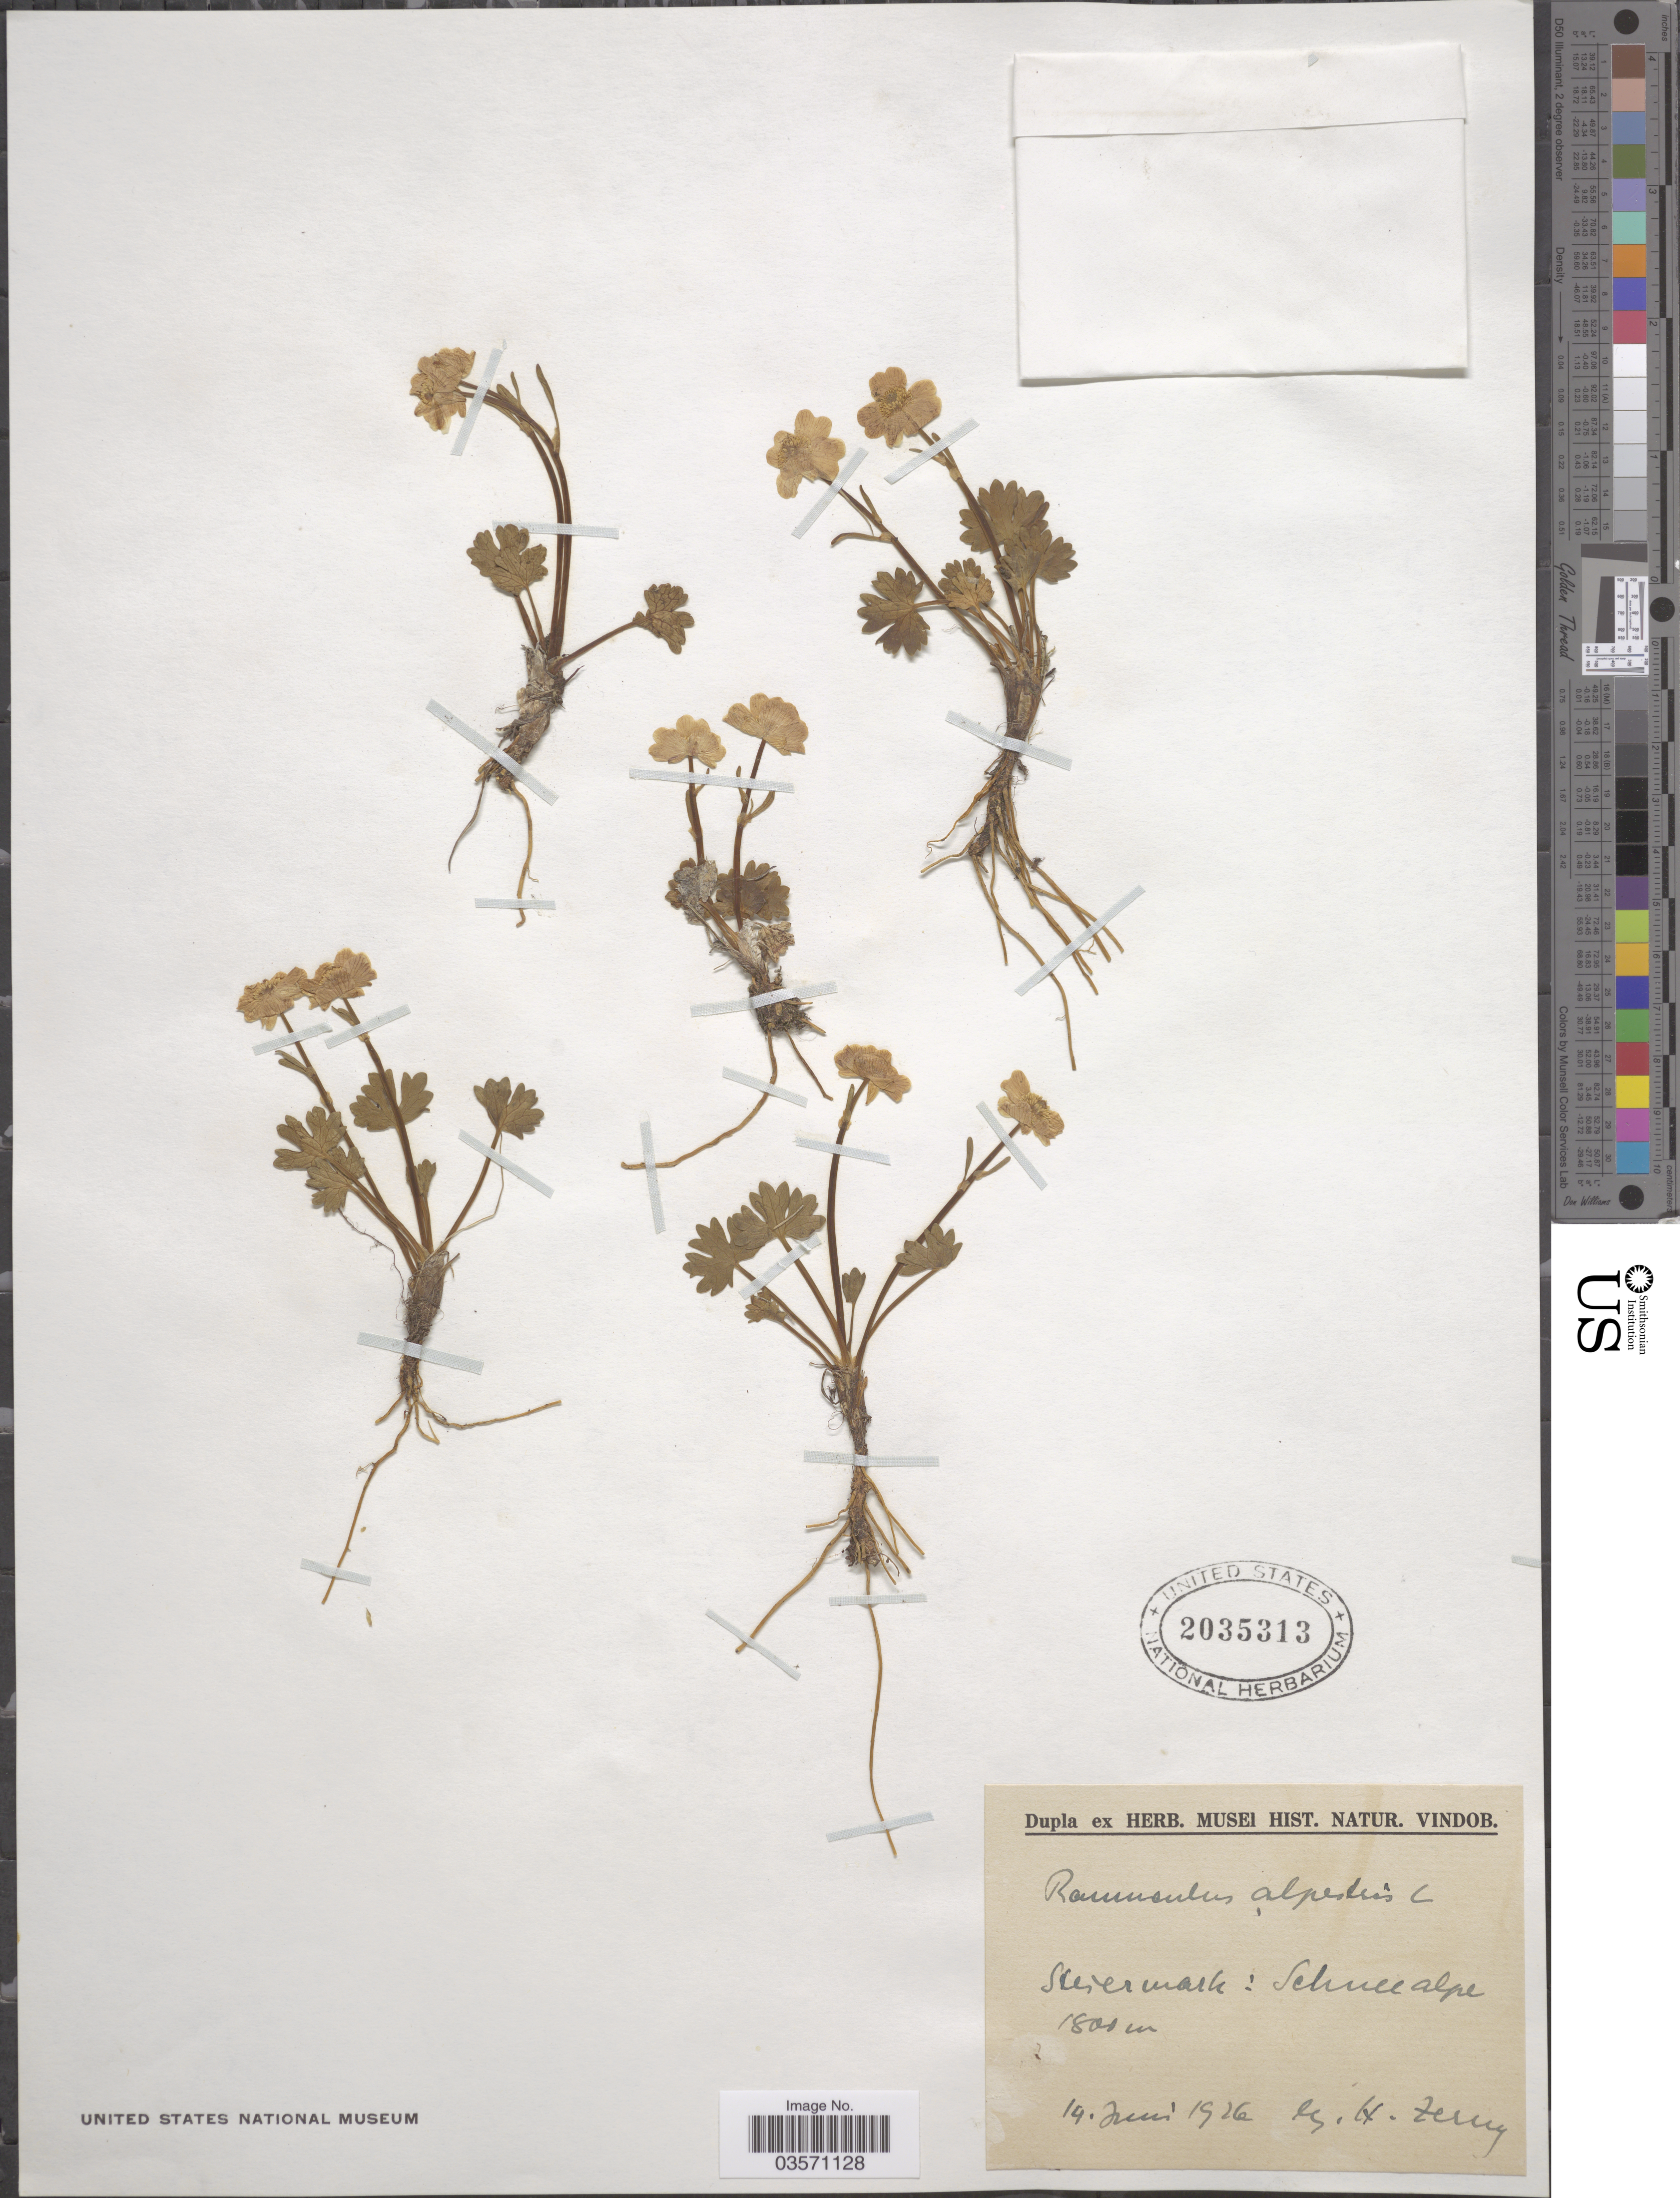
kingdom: Plantae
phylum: Tracheophyta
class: Magnoliopsida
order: Ranunculales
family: Ranunculaceae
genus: Ranunculus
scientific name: Ranunculus alpestris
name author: L.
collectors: H. Terry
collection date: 1926-06-19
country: Austria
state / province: Steiermark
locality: Steiermark: Schnee alpe.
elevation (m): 1800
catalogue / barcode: US 2035313